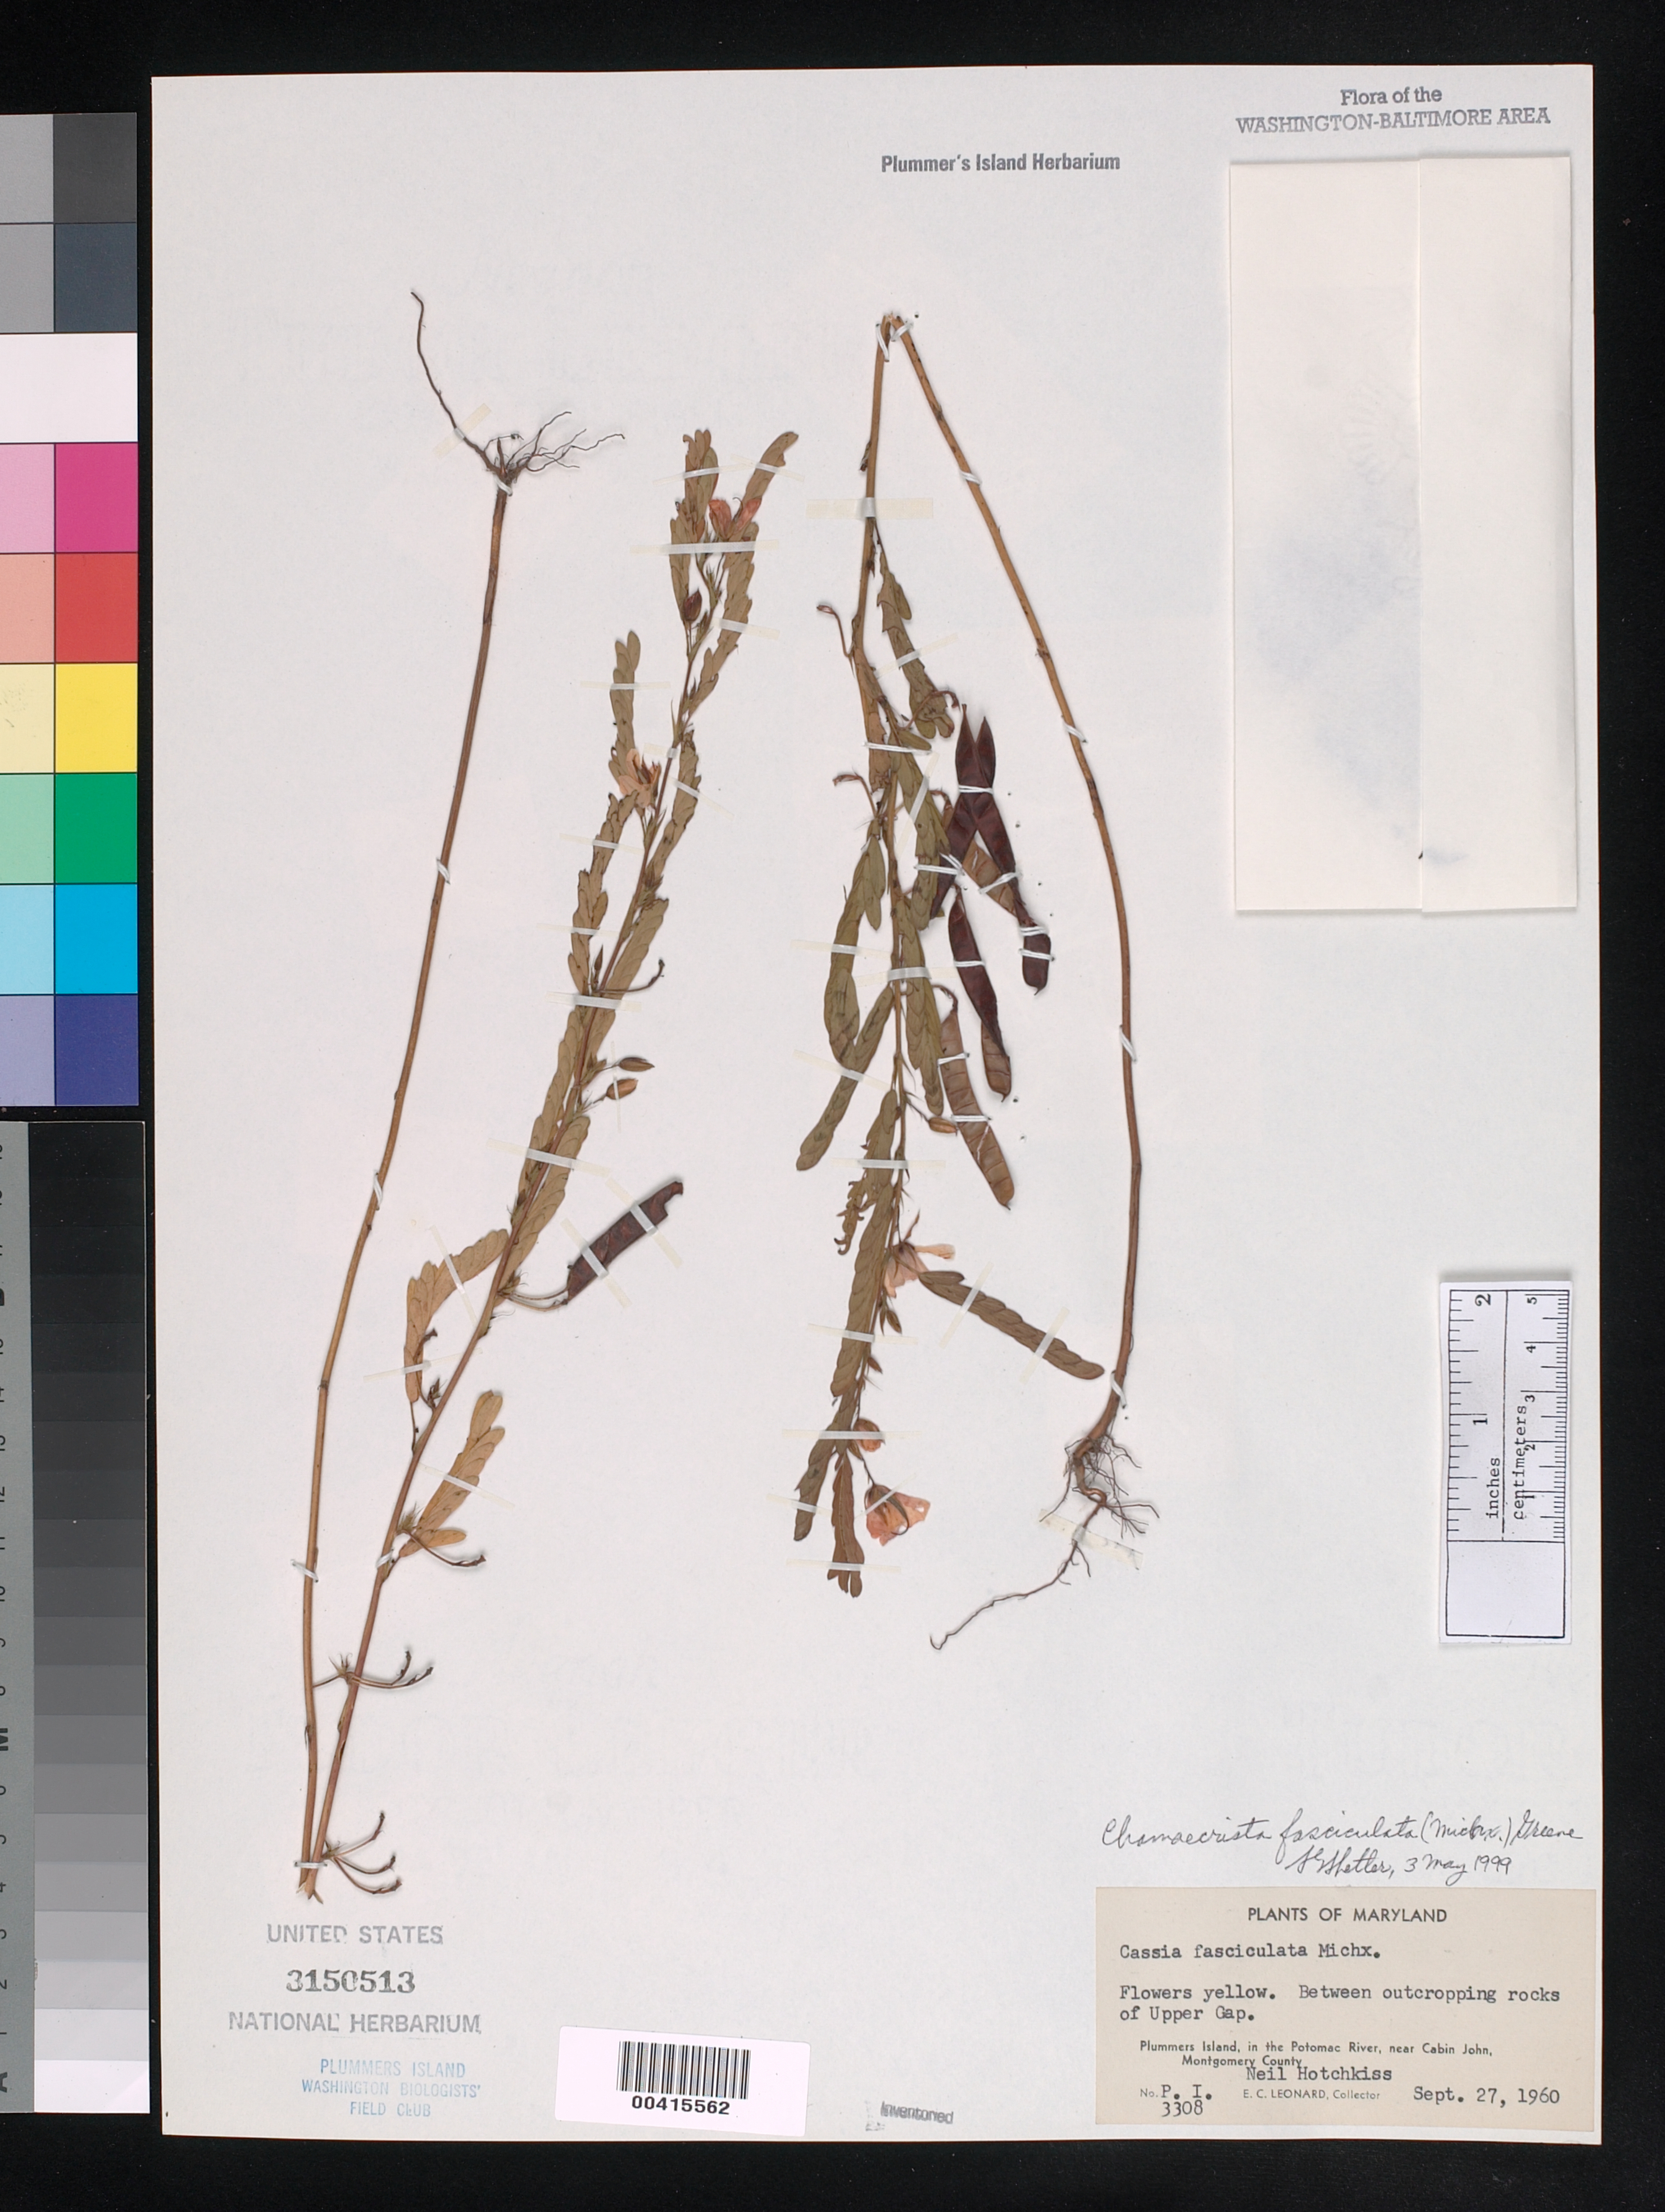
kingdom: Plantae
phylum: Tracheophyta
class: Magnoliopsida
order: Fabales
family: Fabaceae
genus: Chamaecrista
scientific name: Chamaecrista fasciculata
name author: (Michx.) Greene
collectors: E. C. Leonard & N. Hotchkiss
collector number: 3308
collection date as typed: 27 Sep 1960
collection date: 1960-09-27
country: United States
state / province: Maryland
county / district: Montgomery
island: Plummers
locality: Plummer's Island; between outcropping rocks of Upper Gap Plummers Island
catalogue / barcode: US 3150513